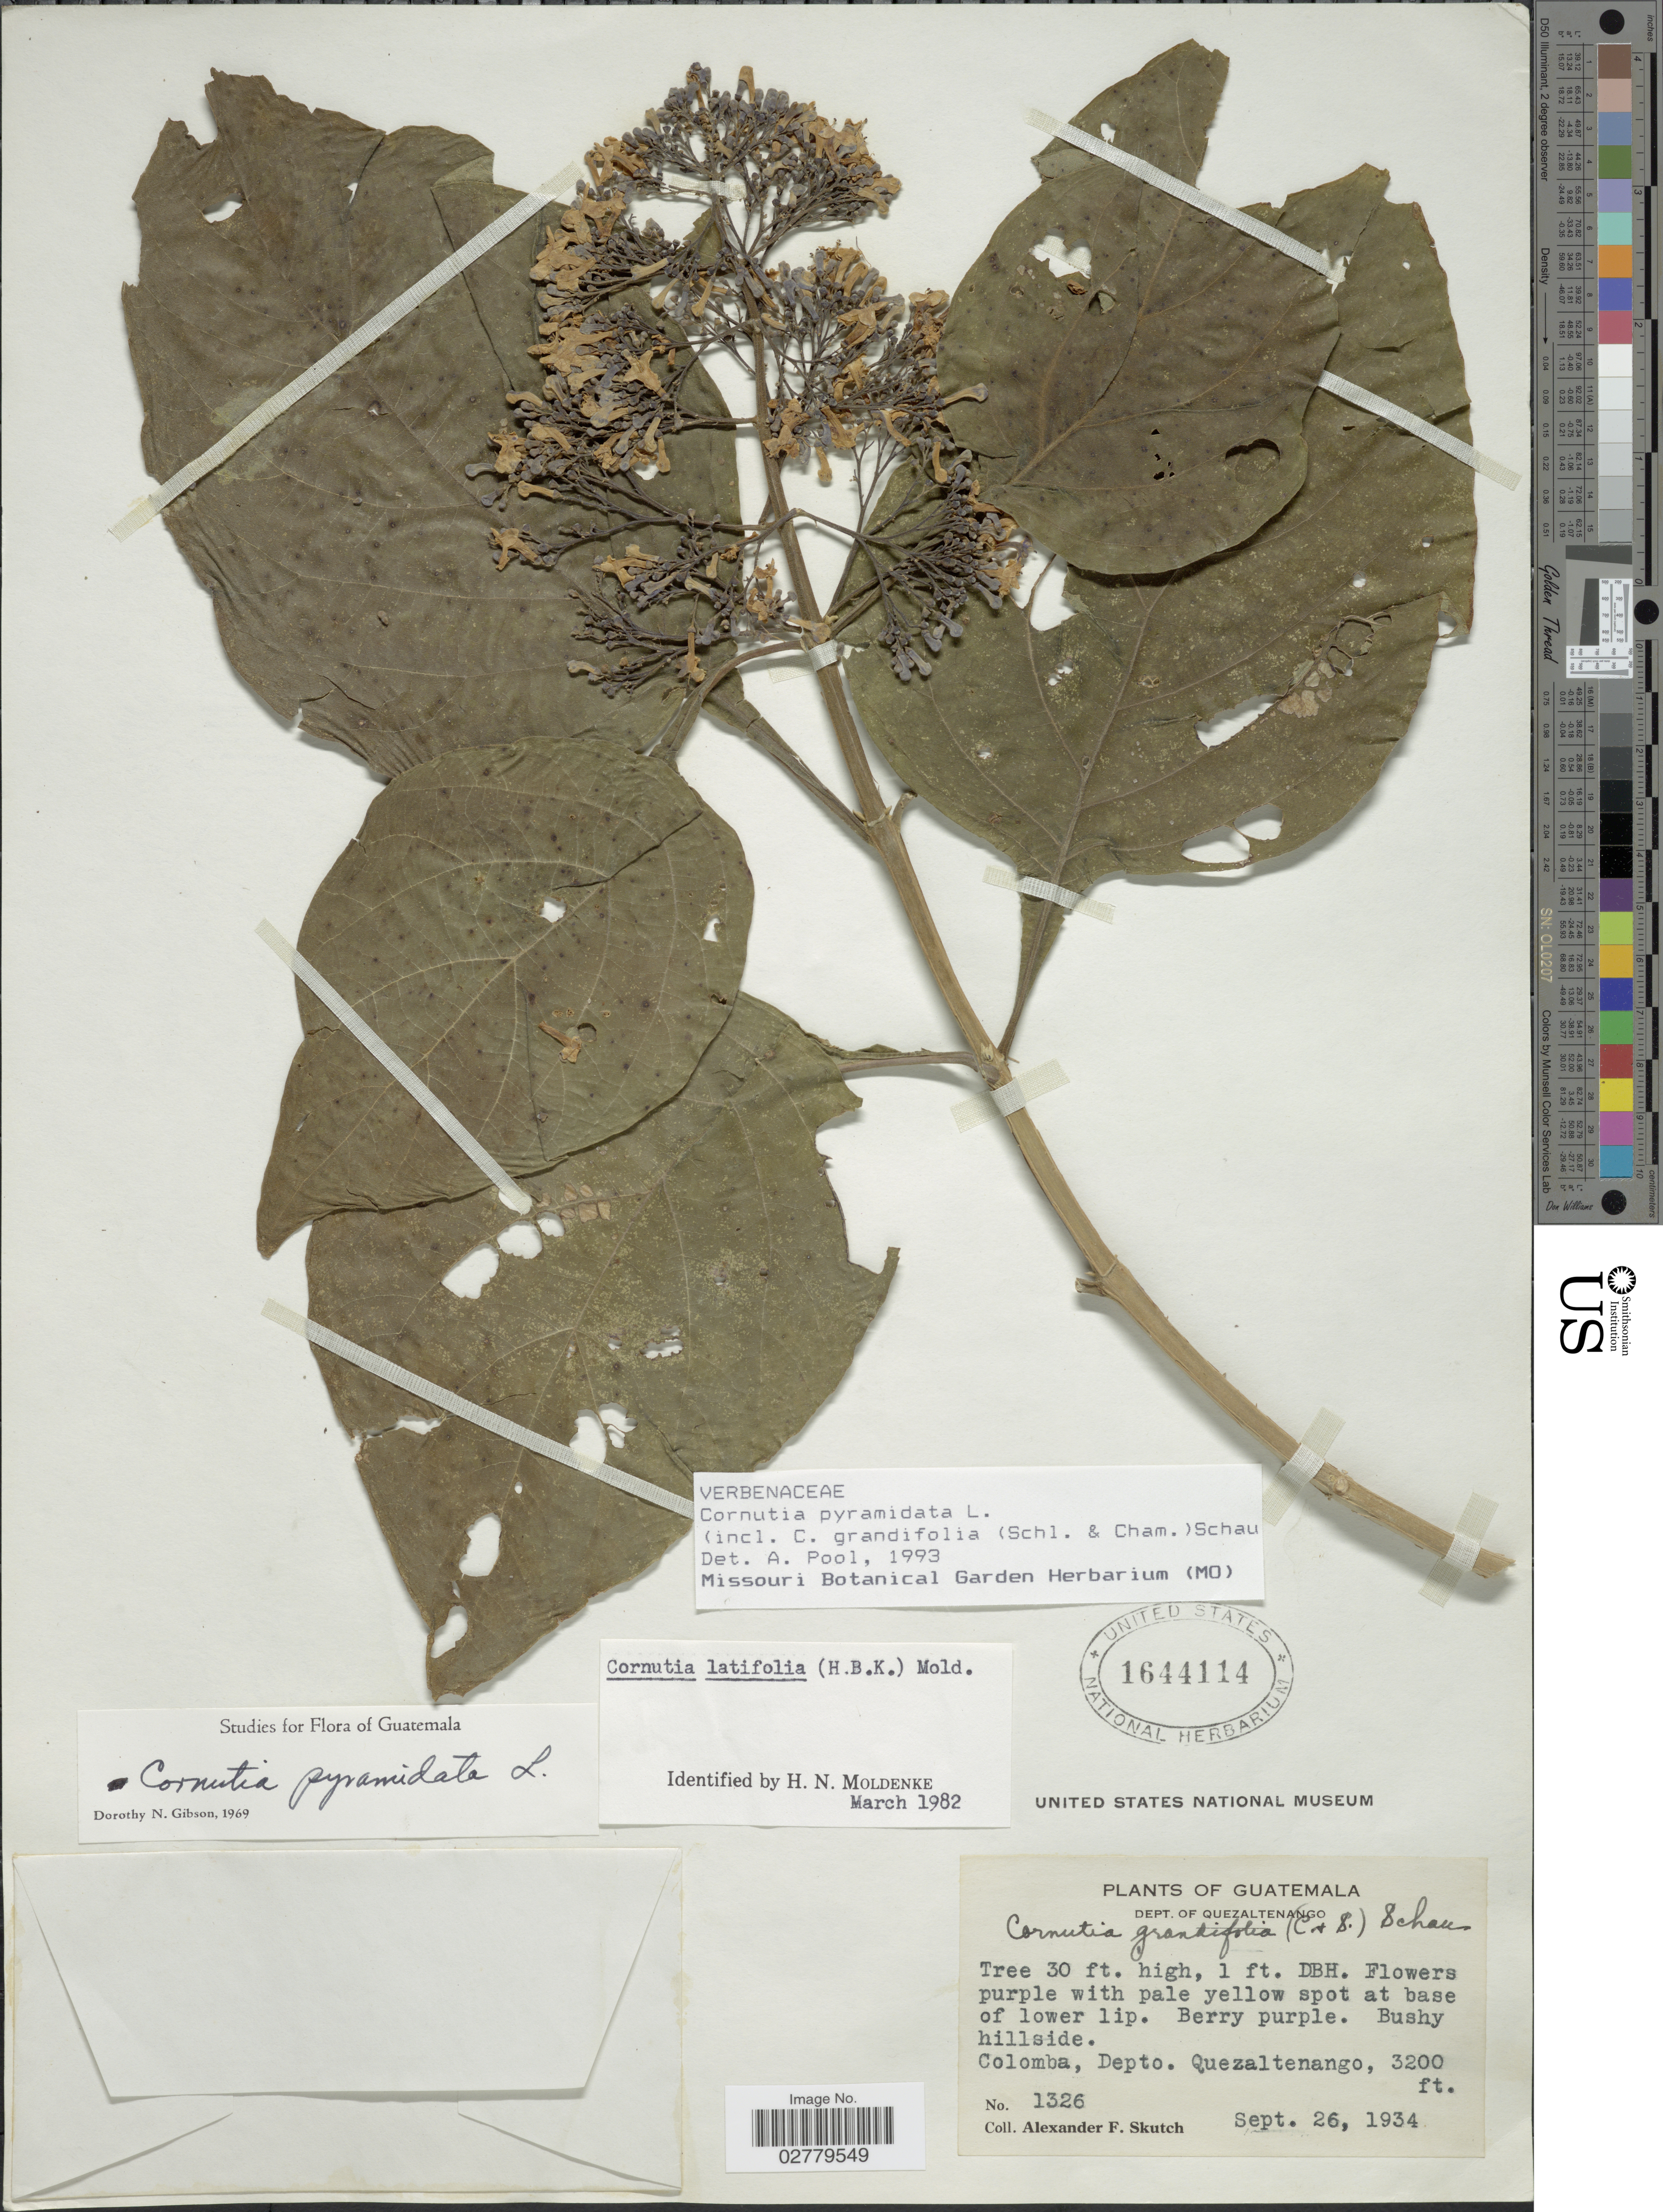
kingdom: Plantae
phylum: Tracheophyta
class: Magnoliopsida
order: Lamiales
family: Lamiaceae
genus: Cornutia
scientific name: Cornutia pyramidata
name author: L.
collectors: A. F. Skutch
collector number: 1326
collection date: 1934-09-26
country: Guatemala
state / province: Quetzaltenango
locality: Colomba, Depto. Quezaltenango.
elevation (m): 975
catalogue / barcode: US 1644114